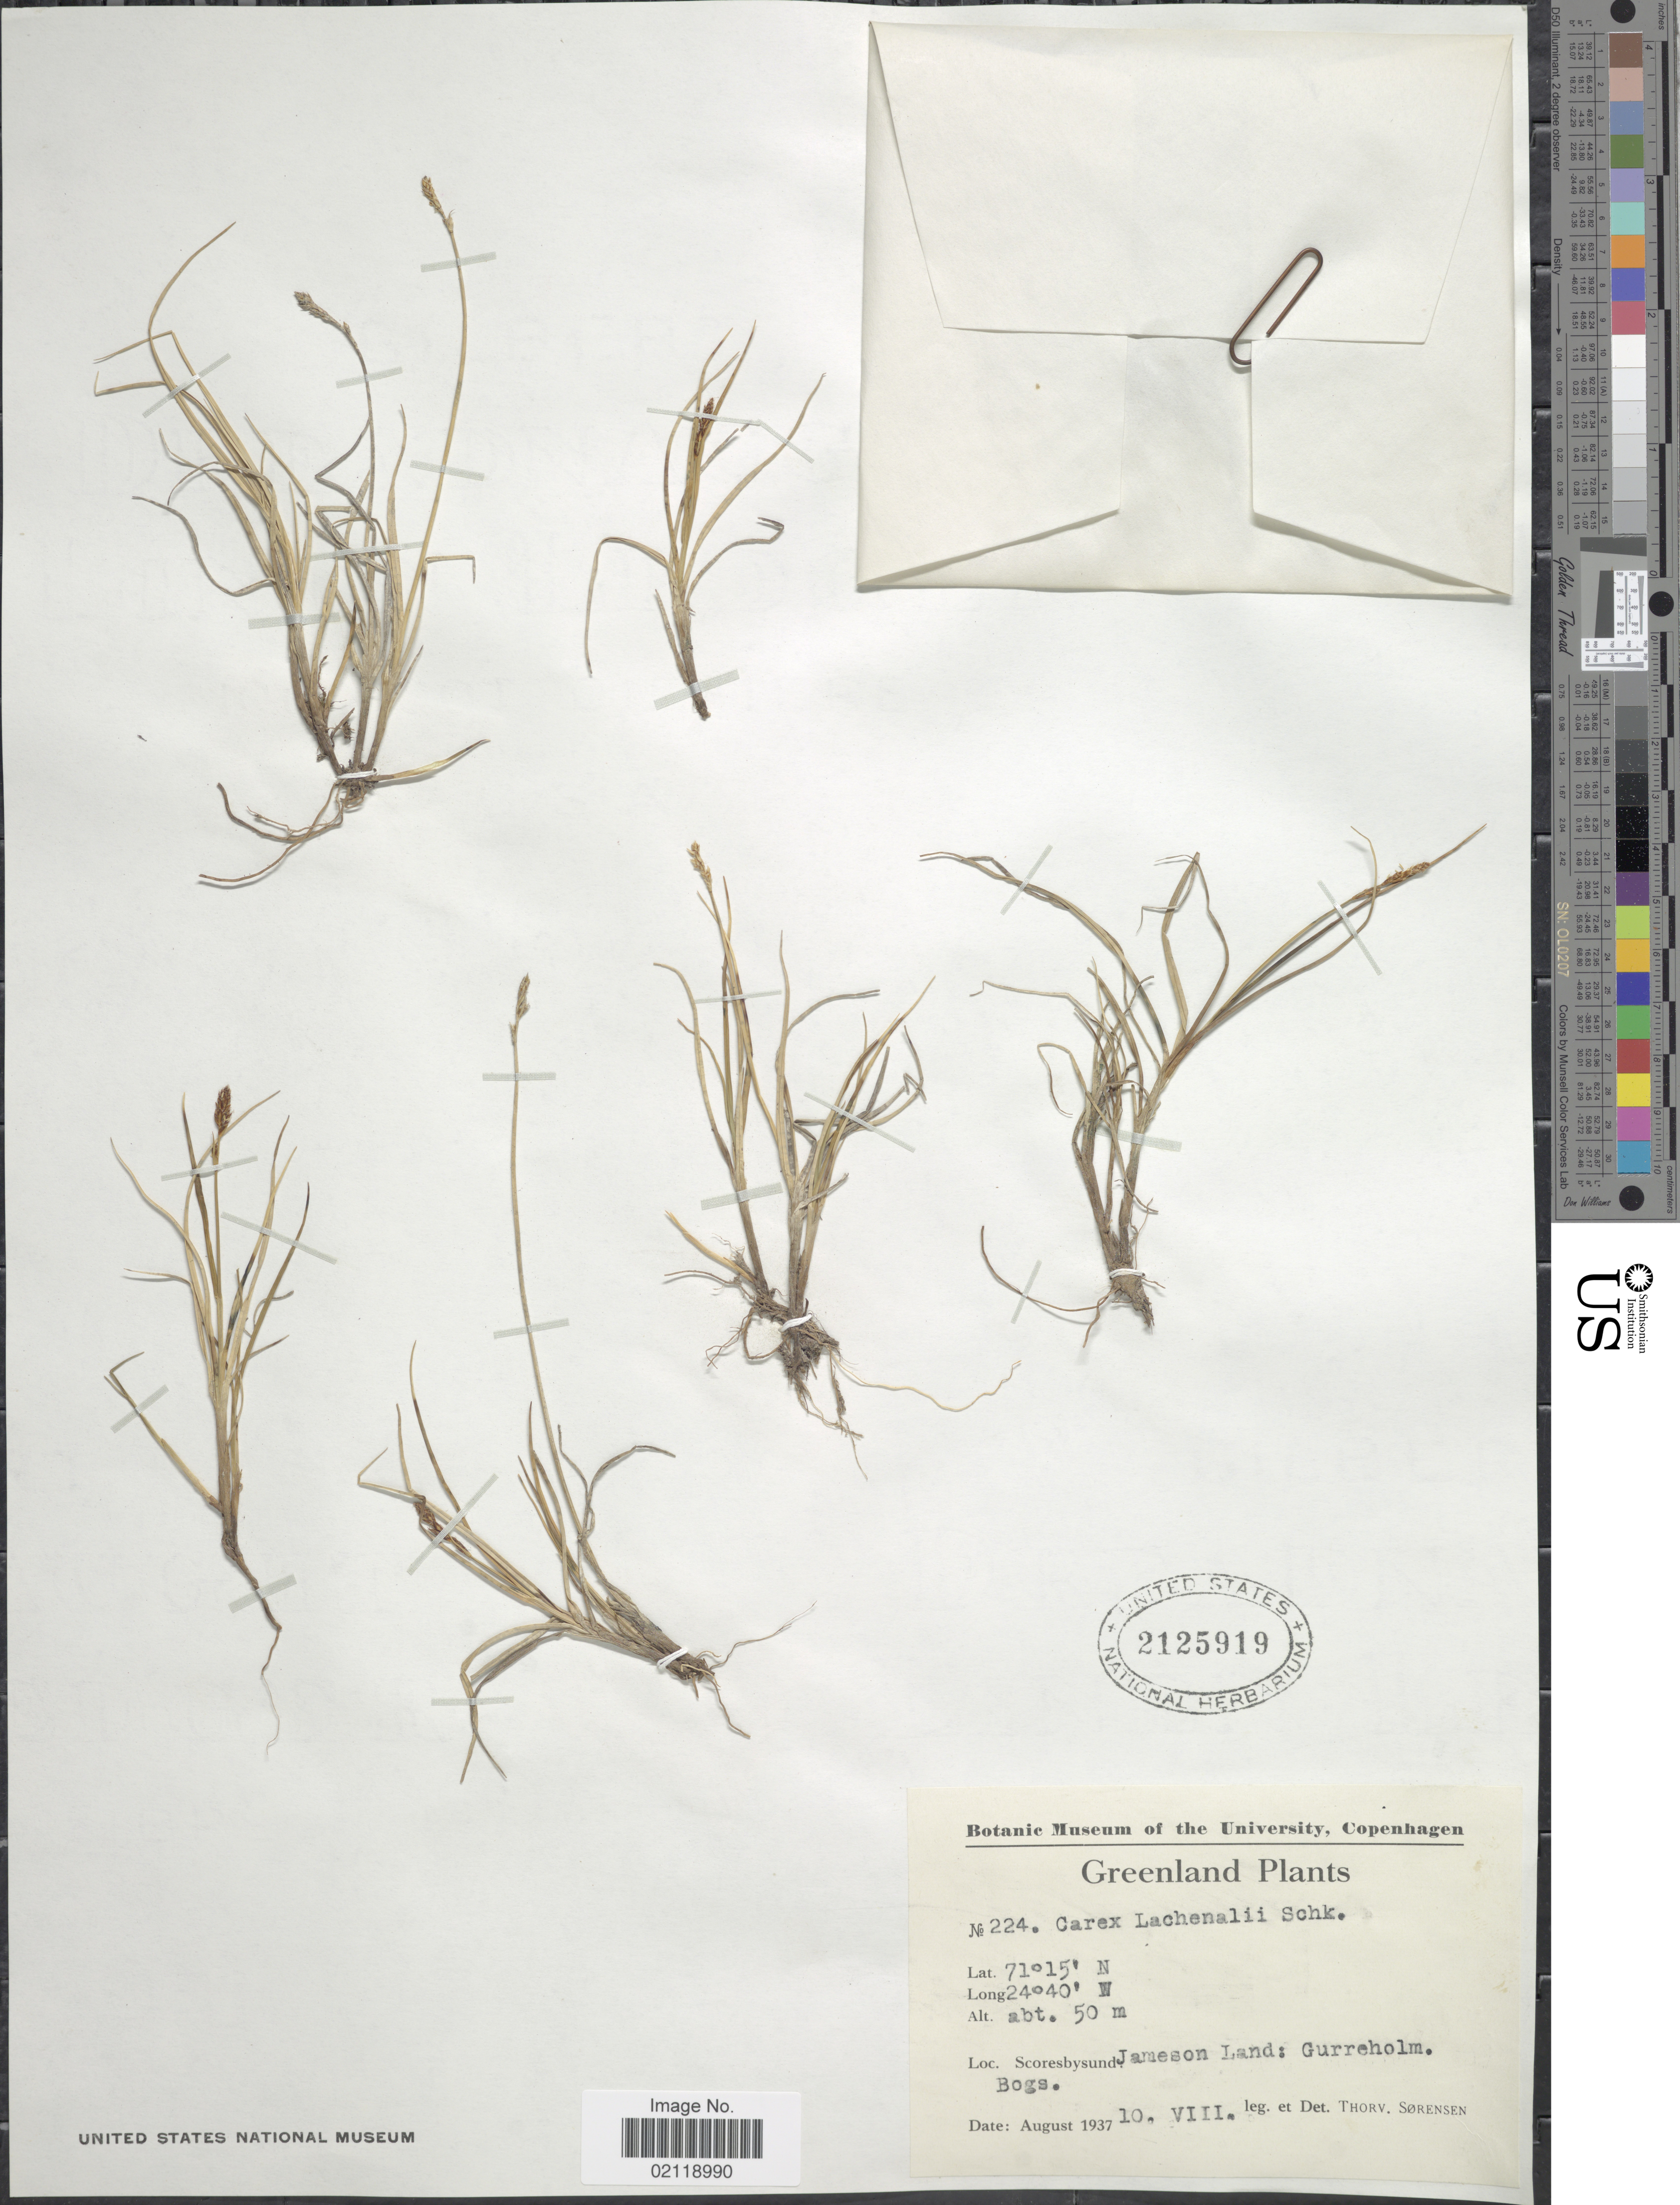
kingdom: Plantae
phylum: Tracheophyta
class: Liliopsida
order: Poales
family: Cyperaceae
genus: Carex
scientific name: Carex lachenalii subsp. lachenalii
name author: Schkuhr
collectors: T. Sorensen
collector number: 224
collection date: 1937-08-10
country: Greenland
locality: Scoresbysund. Jameson Island: Gurreholm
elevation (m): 50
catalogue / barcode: US 2125919